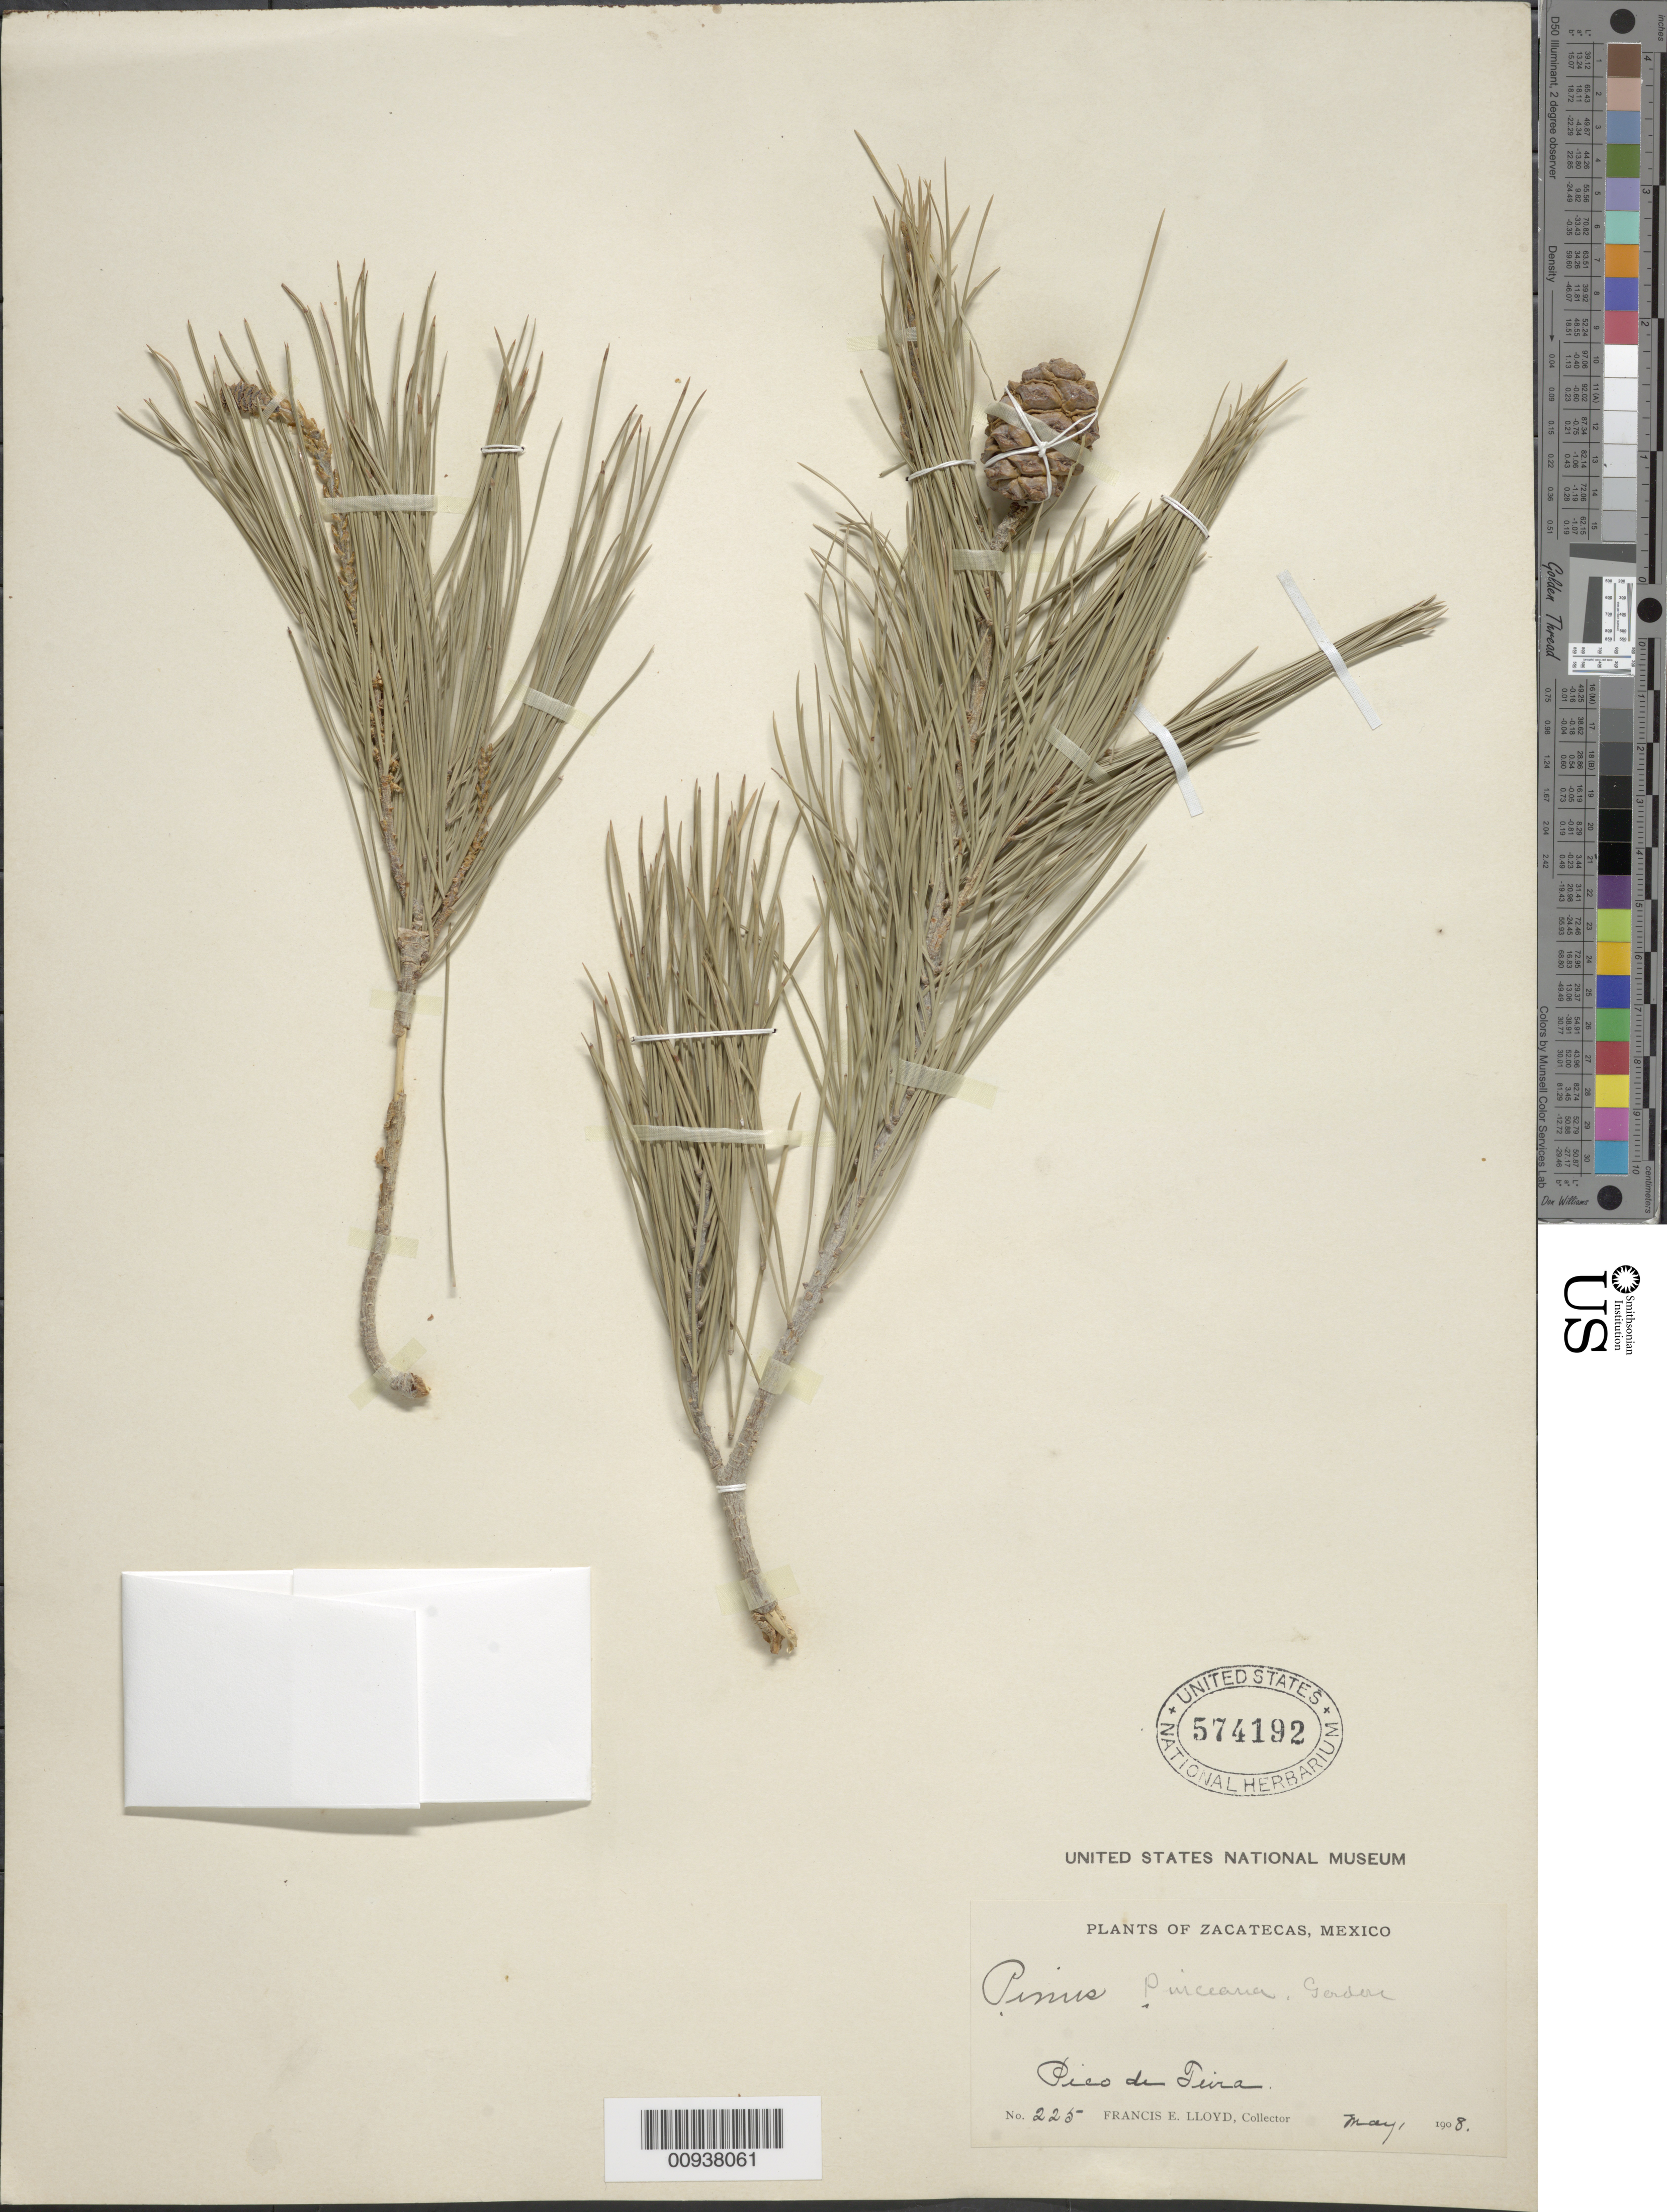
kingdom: Plantae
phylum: Tracheophyta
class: Pinopsida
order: Pinales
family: Pinaceae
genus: Pinus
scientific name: Pinus pinceana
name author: Gordon & Glend.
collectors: F. E. Lloyd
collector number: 225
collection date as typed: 01 May 1908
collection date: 1908-05-01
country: Mexico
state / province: Zacatecas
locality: Pico de Teira.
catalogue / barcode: US 574192